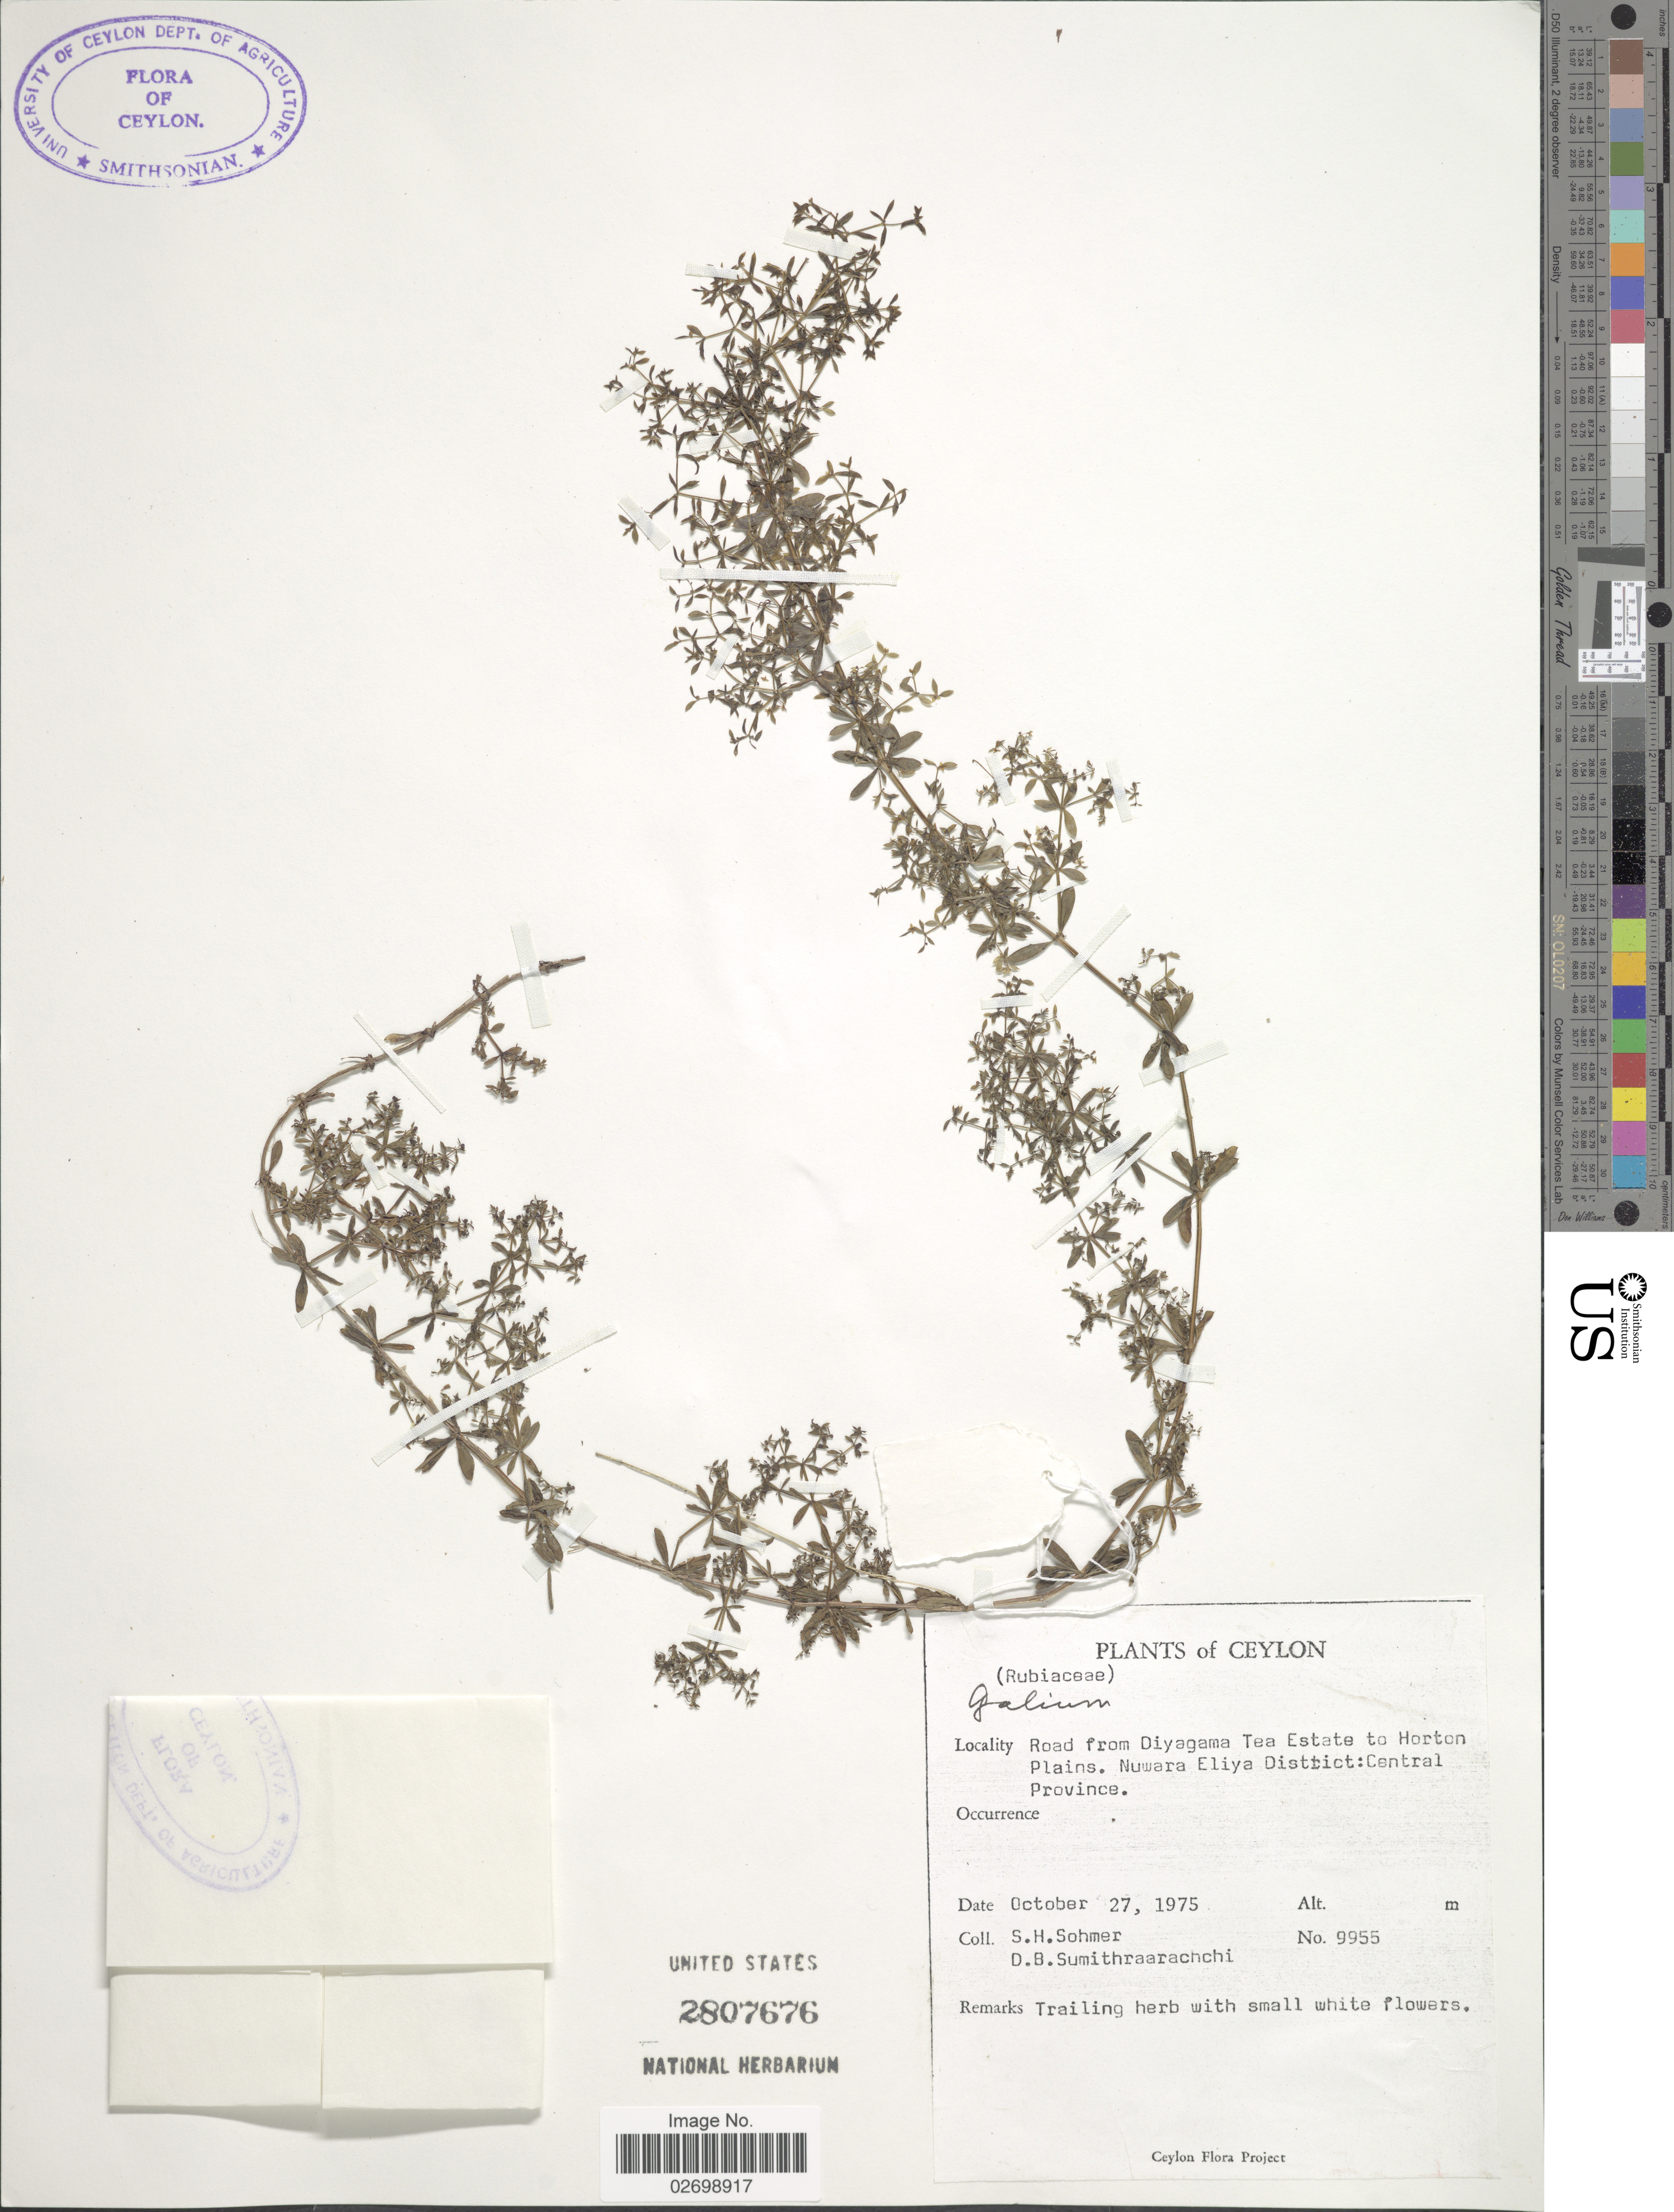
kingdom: Plantae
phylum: Tracheophyta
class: Magnoliopsida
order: Gentianales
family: Rubiaceae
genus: Galium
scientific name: Galium sp.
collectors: S. H. Sohmer & D. B. Sumithraarachchi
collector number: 9955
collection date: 1975-10-27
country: Sri Lanka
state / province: Central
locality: Ceylon. Road from Diyagama Tea Estate to Horton Plains. Nuwara Eliya District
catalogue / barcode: US 2807676